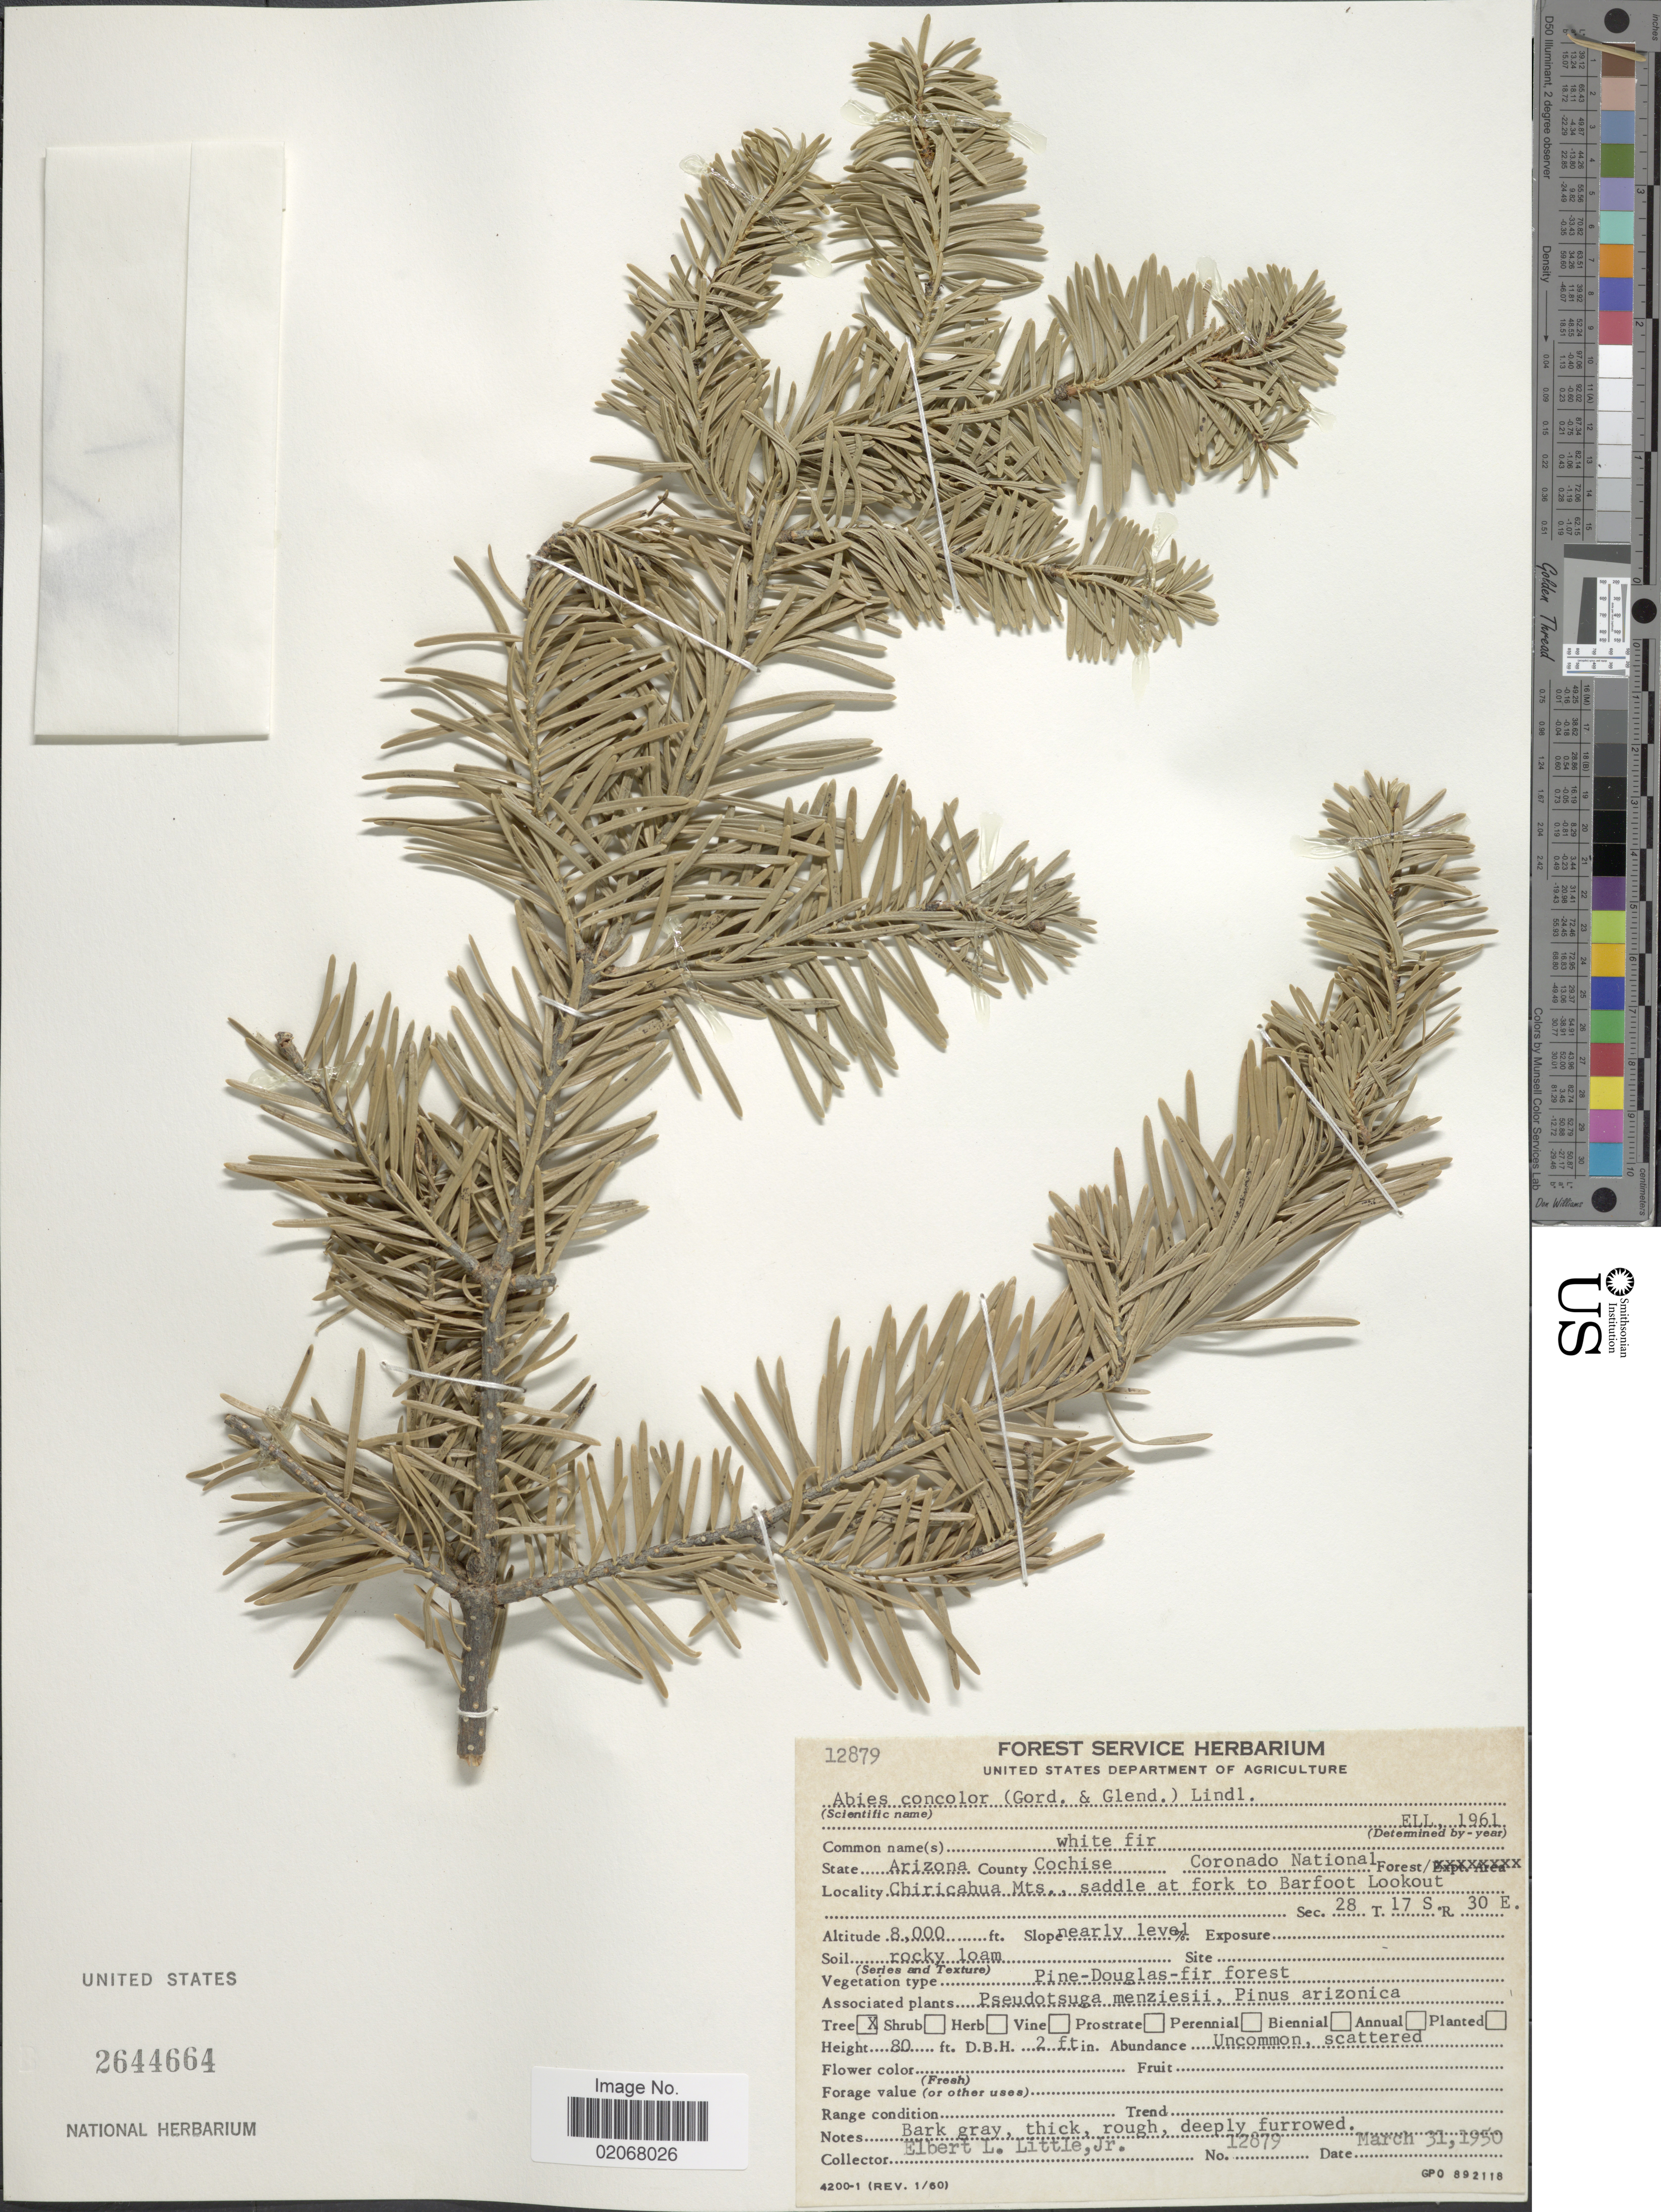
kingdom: Plantae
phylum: Tracheophyta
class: Pinopsida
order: Pinales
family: Pinaceae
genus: Abies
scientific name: Abies concolor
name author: (Gordon & Glend.) Lindl. ex Hildebr.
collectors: E. L. Little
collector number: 12879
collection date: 1950-03-31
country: United States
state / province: Arizona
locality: County Cochise Coronado National Chiricahua Mts., saddel at fork to Barfoot Lookout. Sec. 18 T. 17 S R 30 E.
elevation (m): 2438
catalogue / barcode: US 2644664